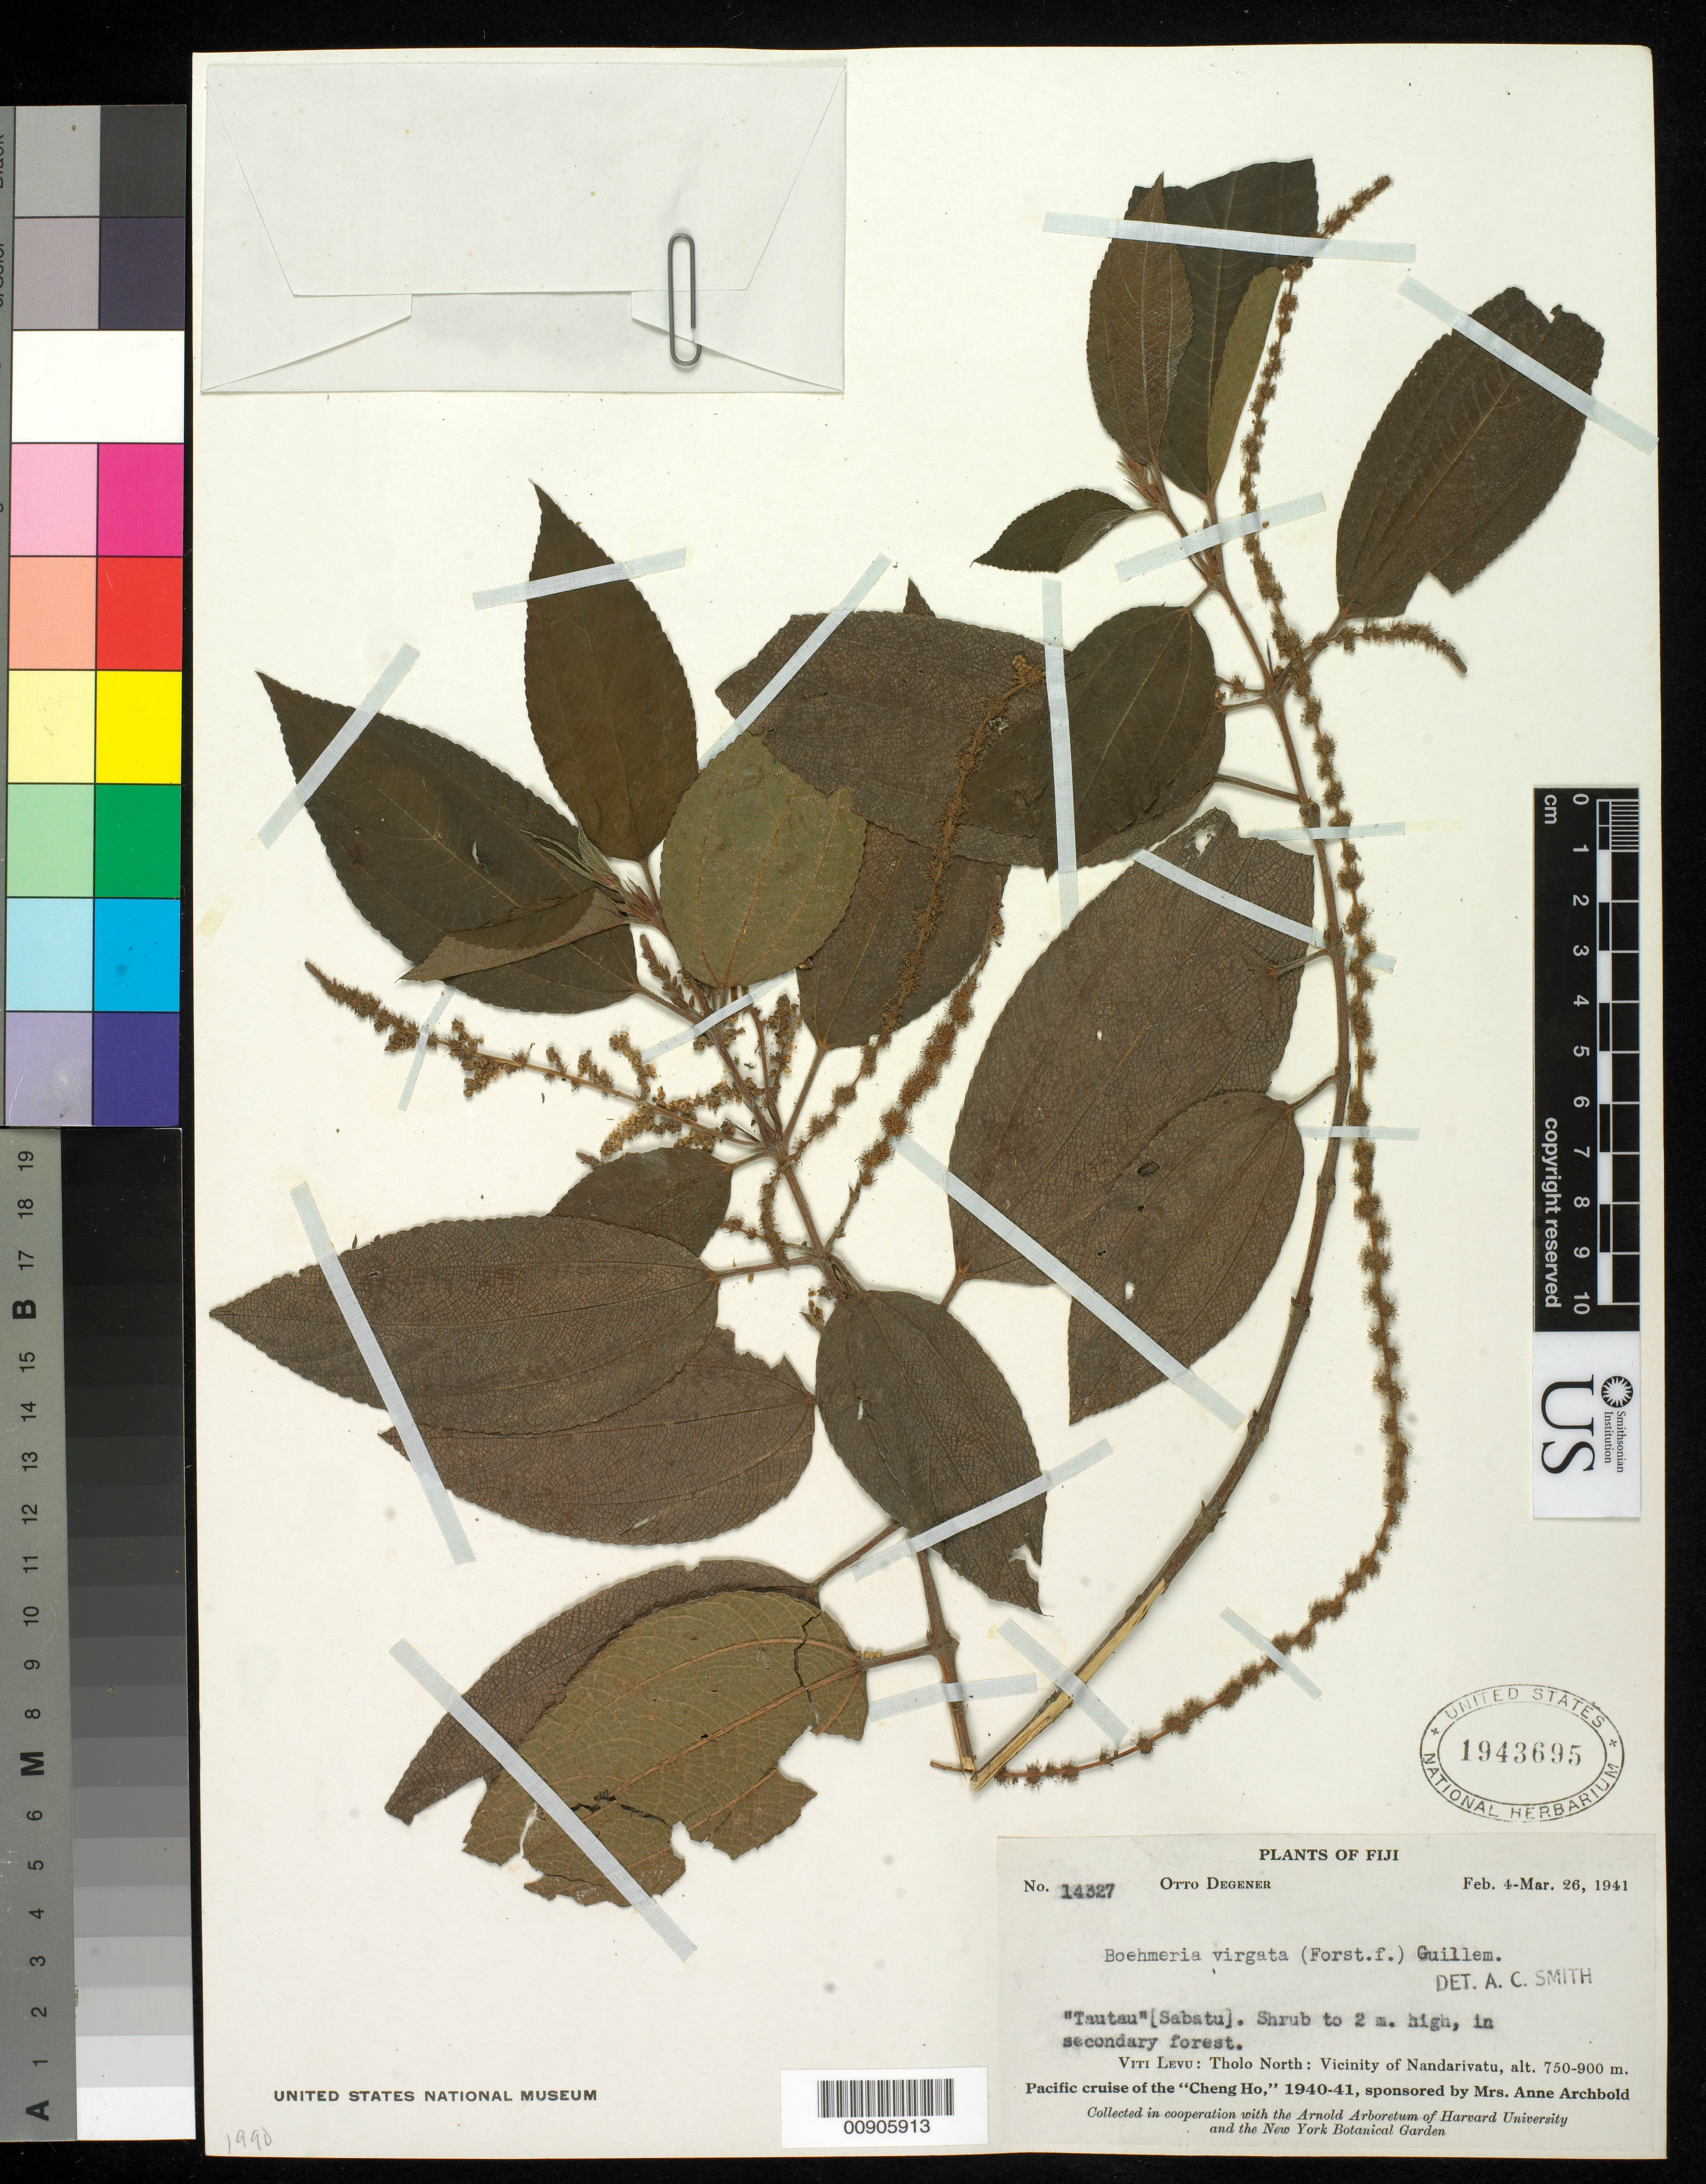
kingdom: Plantae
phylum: Tracheophyta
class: Magnoliopsida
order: Rosales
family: Urticaceae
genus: Boehmeria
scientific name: Boehmeria virgata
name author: (G. Forst.) Guill.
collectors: O. Degener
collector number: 14327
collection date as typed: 04 Feb 1941 to 26 Mar 1941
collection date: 1941-02-04/1941-03-26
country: Fiji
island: Viti Levu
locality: Tholo North: Vicinity of Nandarivatu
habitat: secondary forest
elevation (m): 750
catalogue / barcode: US 1943695